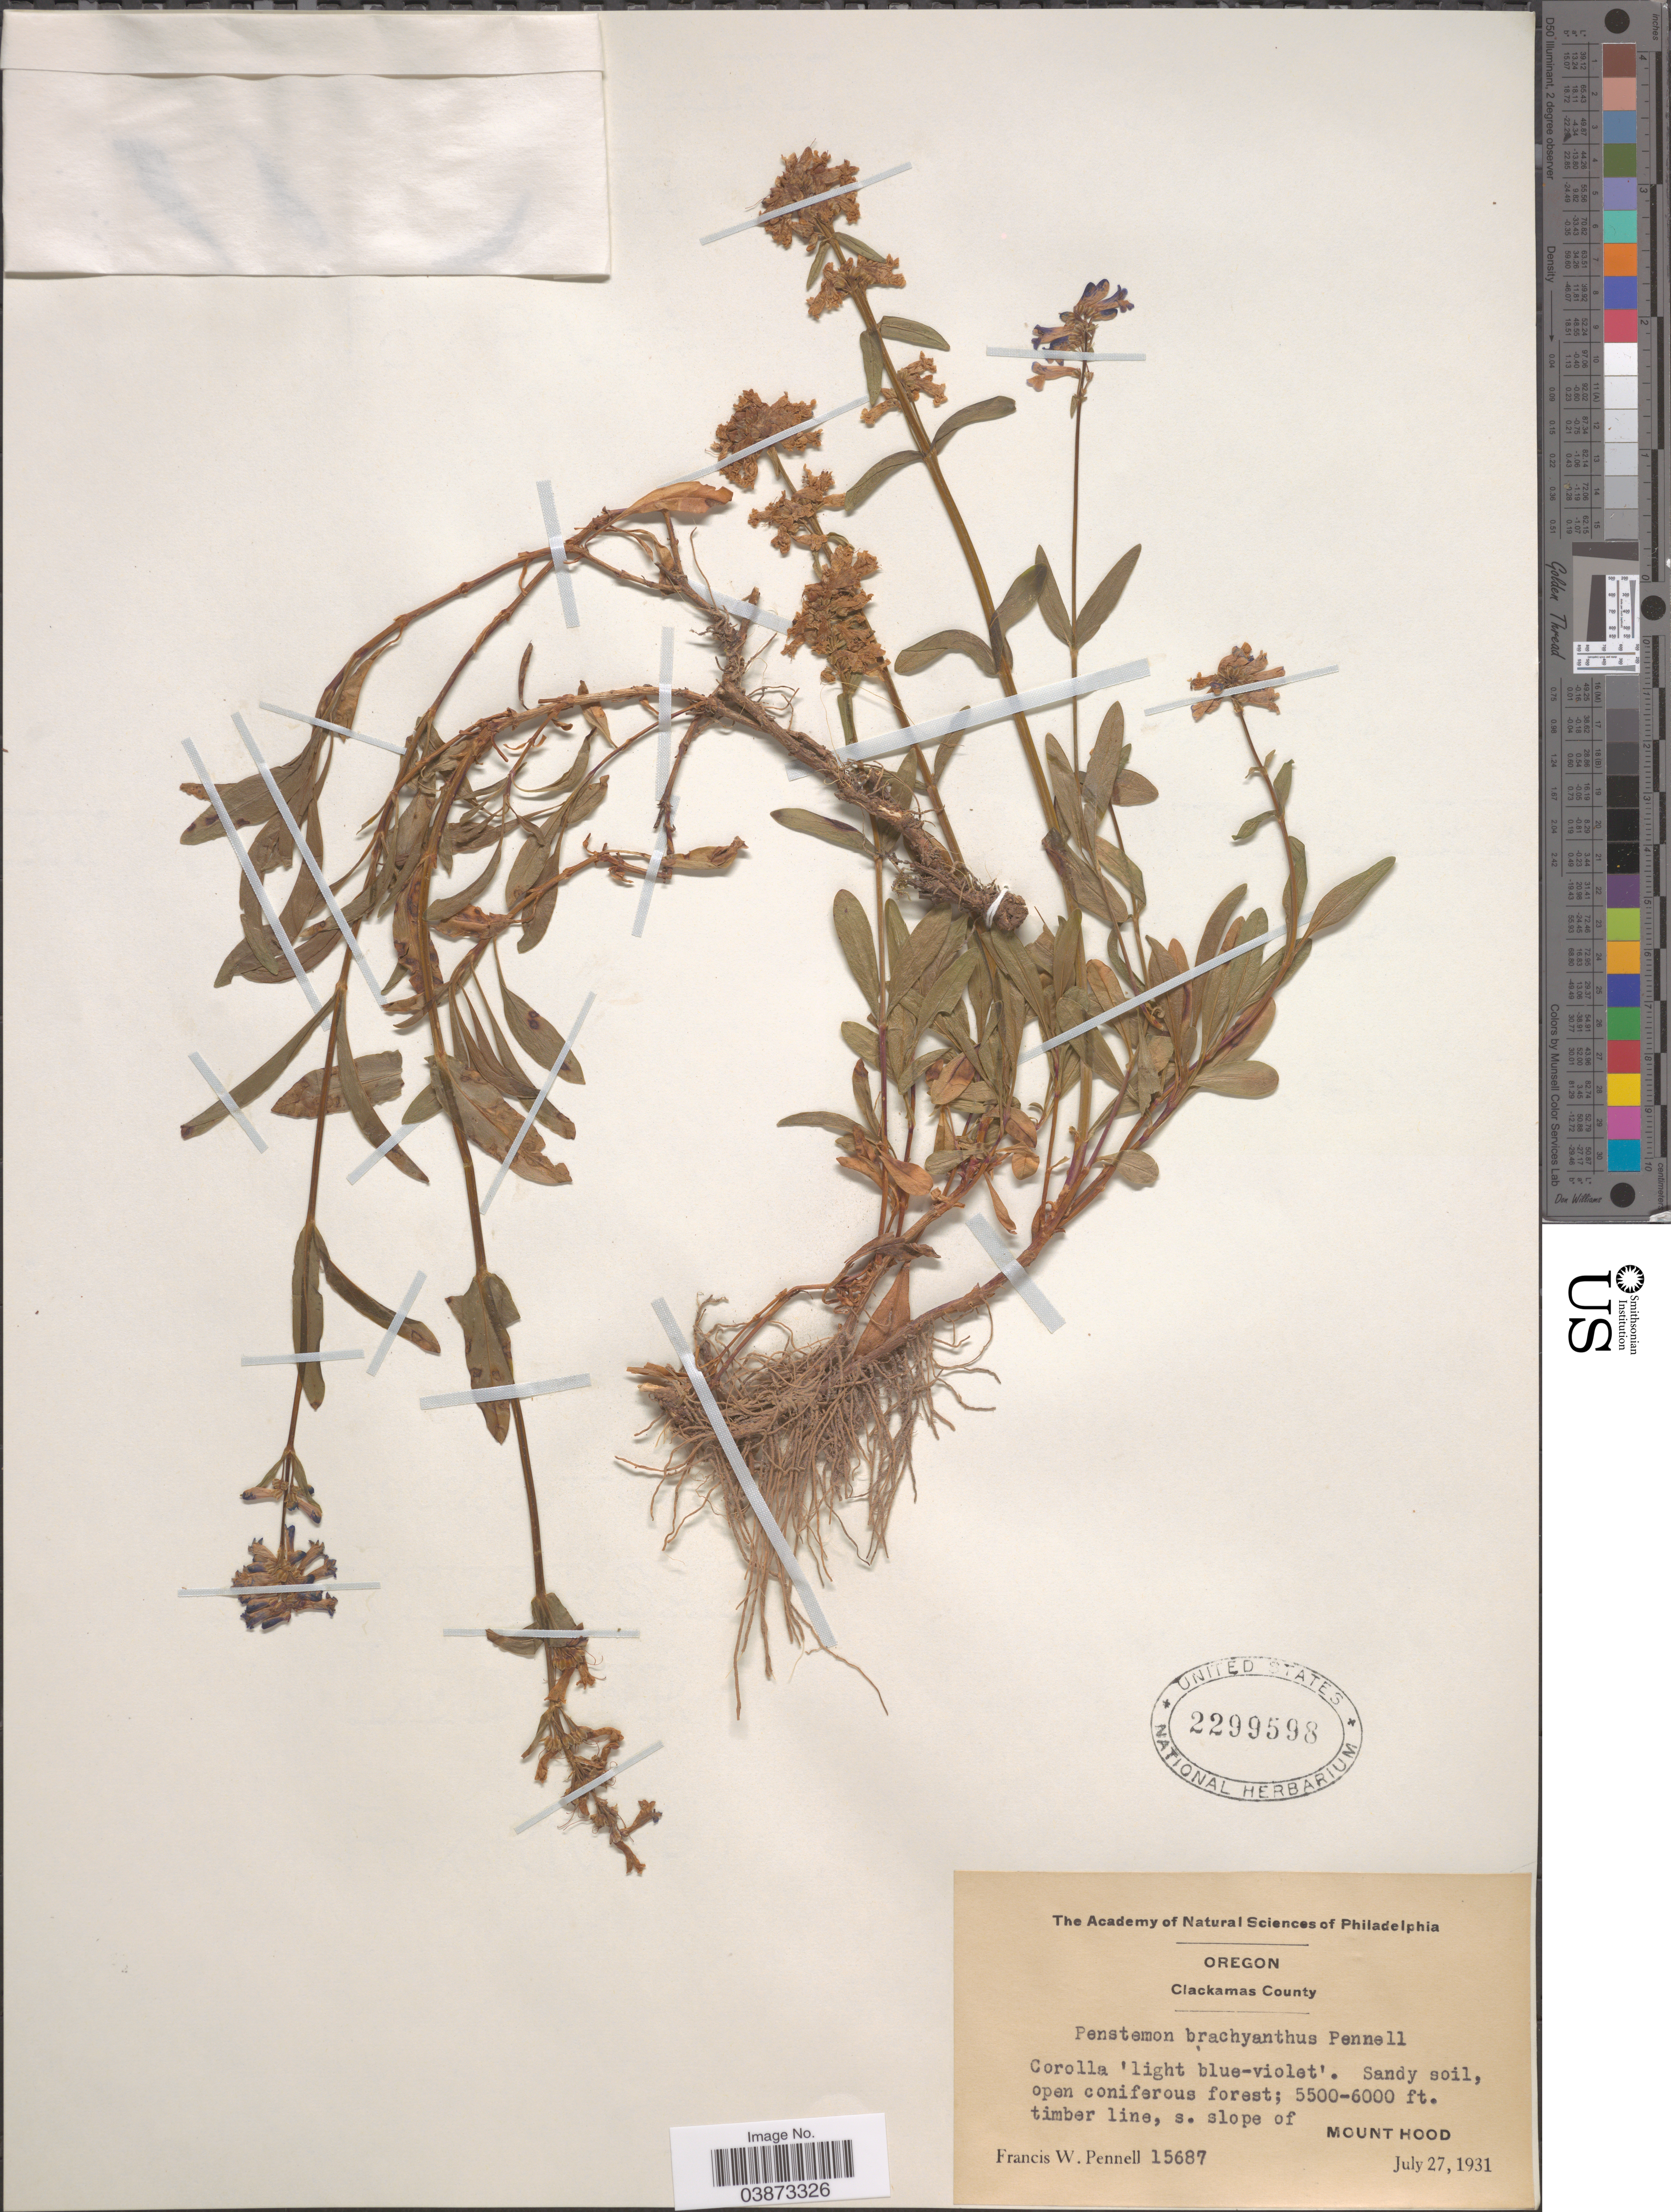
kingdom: Plantae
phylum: Tracheophyta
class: Magnoliopsida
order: Lamiales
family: Plantaginaceae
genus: Penstemon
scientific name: Penstemon brachyanthus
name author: Pennell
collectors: F. W. Pennell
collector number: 15687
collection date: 1931-07-27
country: United States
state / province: Oregon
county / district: Clackamas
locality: Clackamas County. S. slope of Mount Hood.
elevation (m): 1676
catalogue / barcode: US 2299598